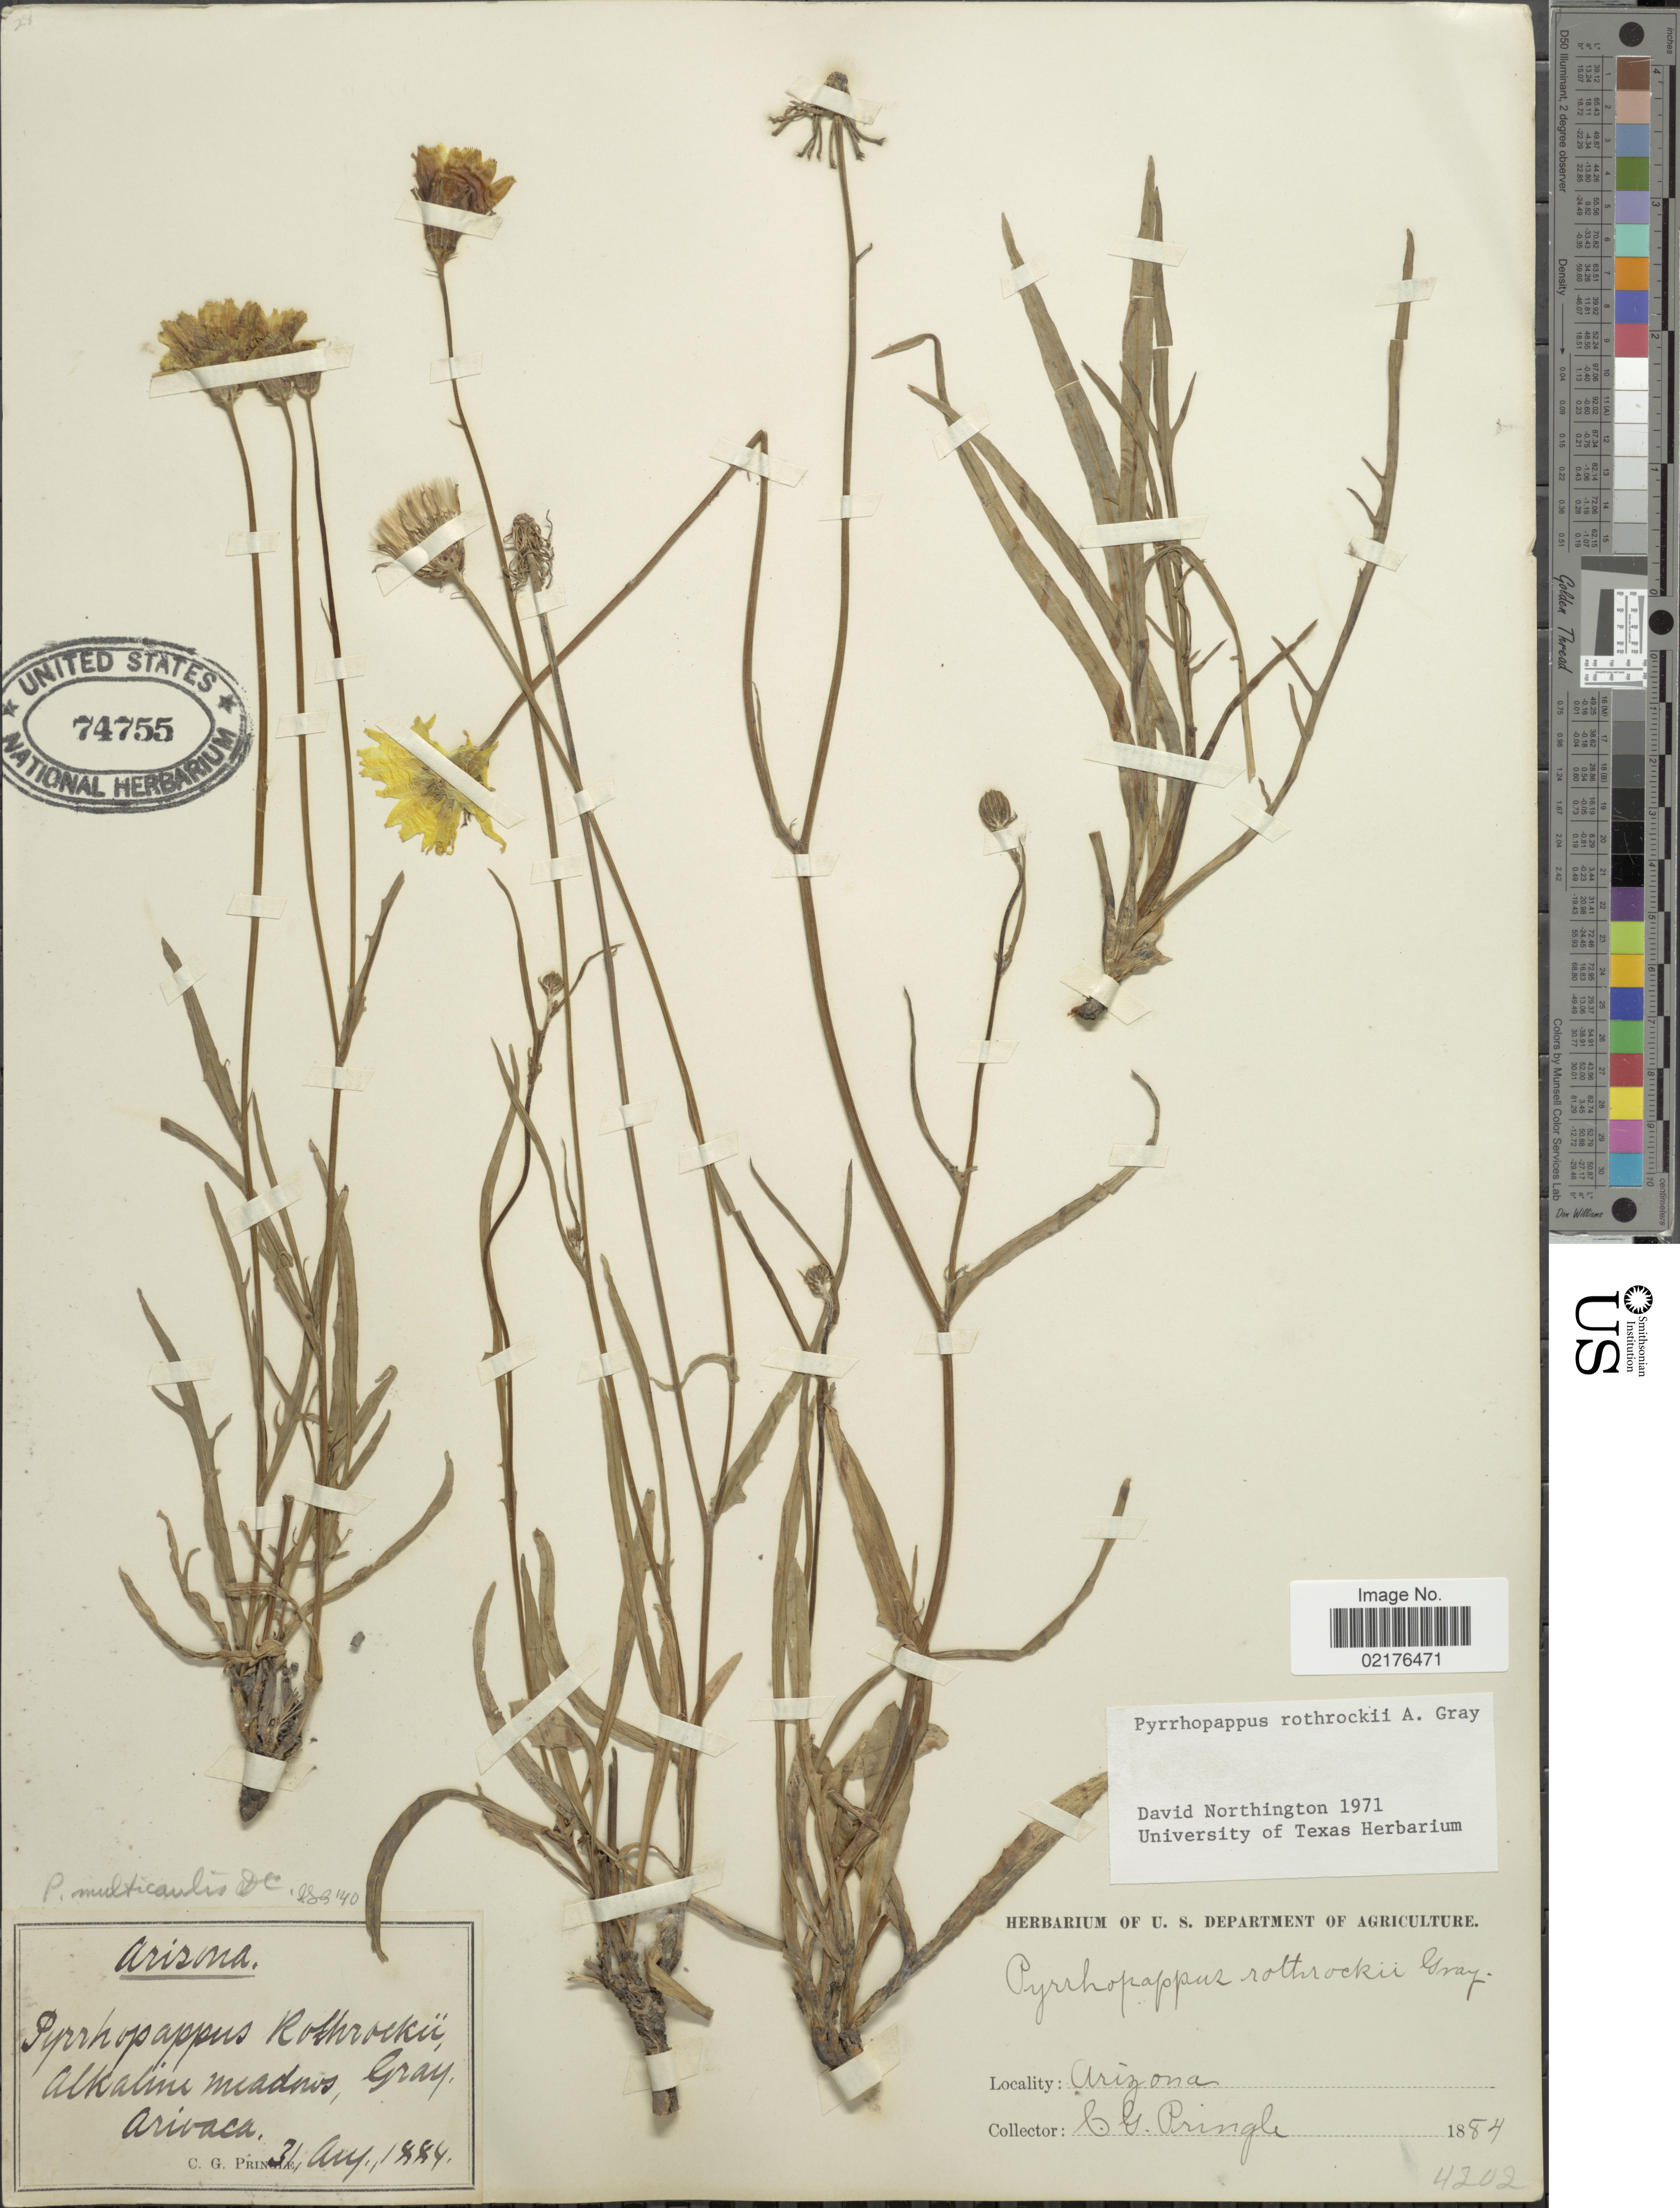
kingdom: Plantae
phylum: Tracheophyta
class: Magnoliopsida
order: Asterales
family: Asteraceae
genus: Pyrrhopappus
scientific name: Pyrrhopappus rothrockii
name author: A. Gray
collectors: C. G. Pringle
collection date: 1884-08-31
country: United States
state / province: Arizona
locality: Alkaline Meadows, Arivaca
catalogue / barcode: US 74755